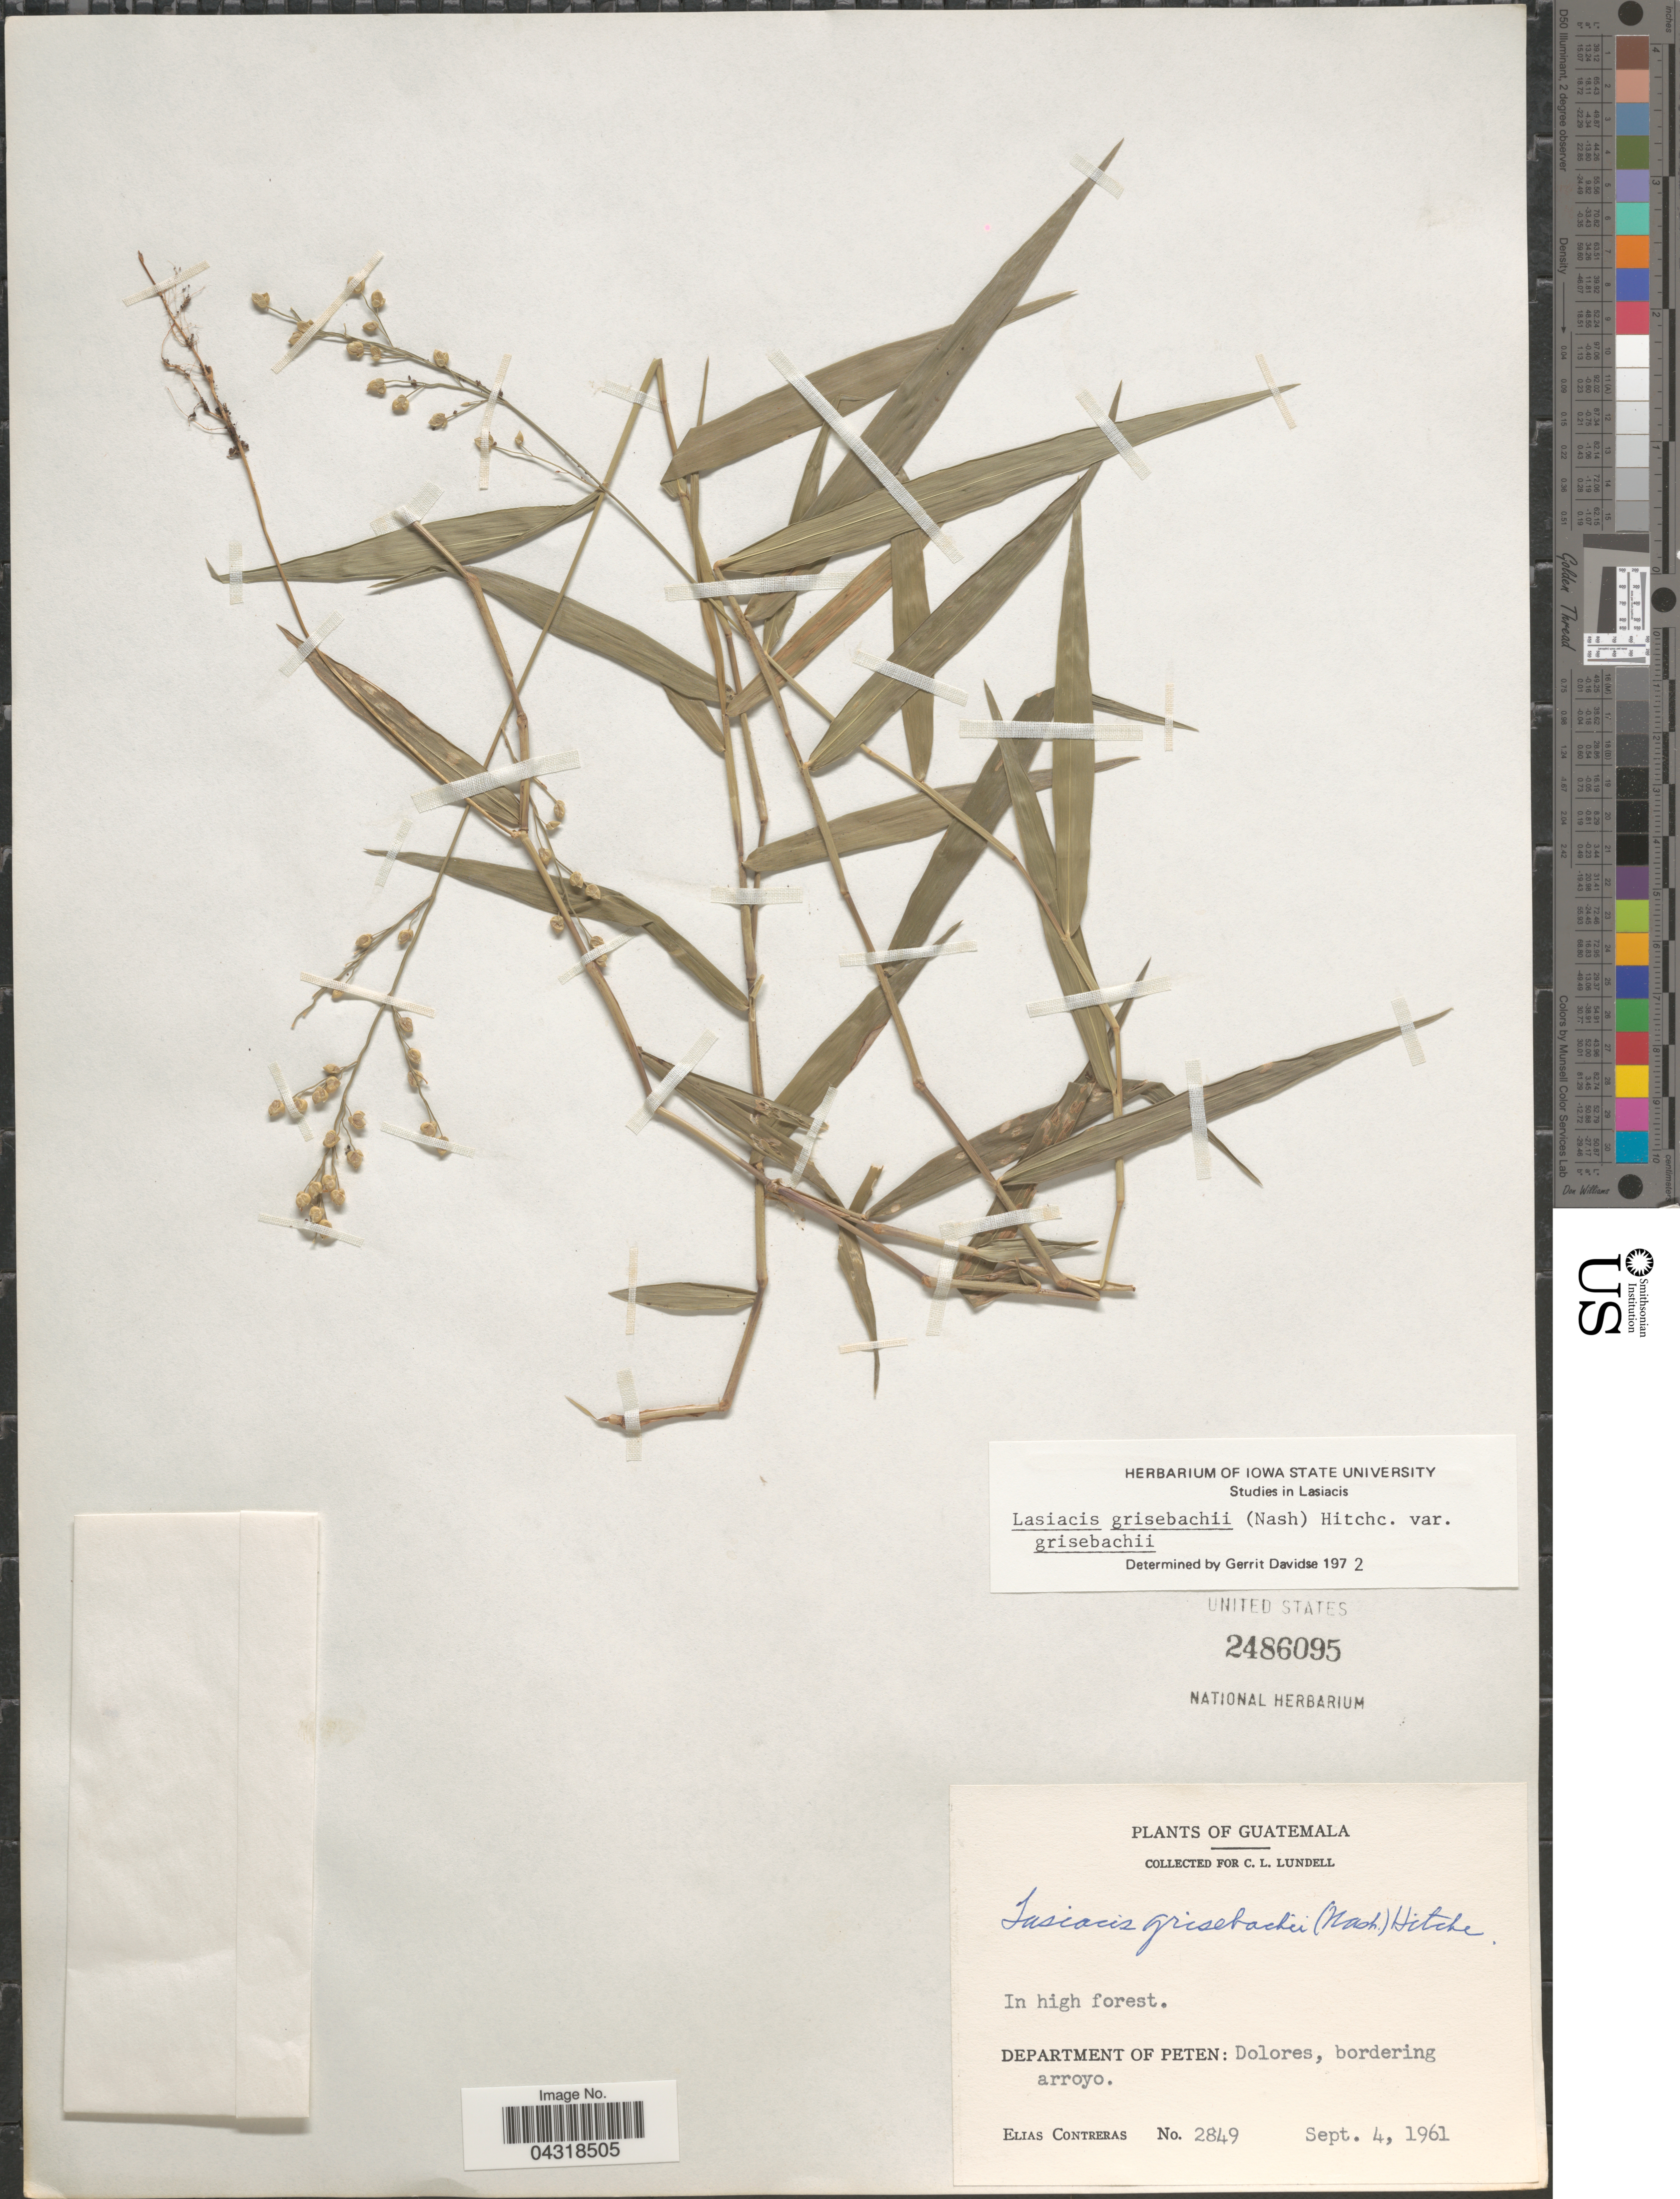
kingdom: Plantae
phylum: Tracheophyta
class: Liliopsida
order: Poales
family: Poaceae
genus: Lasiacis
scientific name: Lasiacis grisebachii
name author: (Nash) Hitchc.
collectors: E. Contreras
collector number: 2849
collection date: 1961-09-04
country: Guatemala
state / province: El Peten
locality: Department of Peten: Dolores, bordering arroyo.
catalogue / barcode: US 2486095